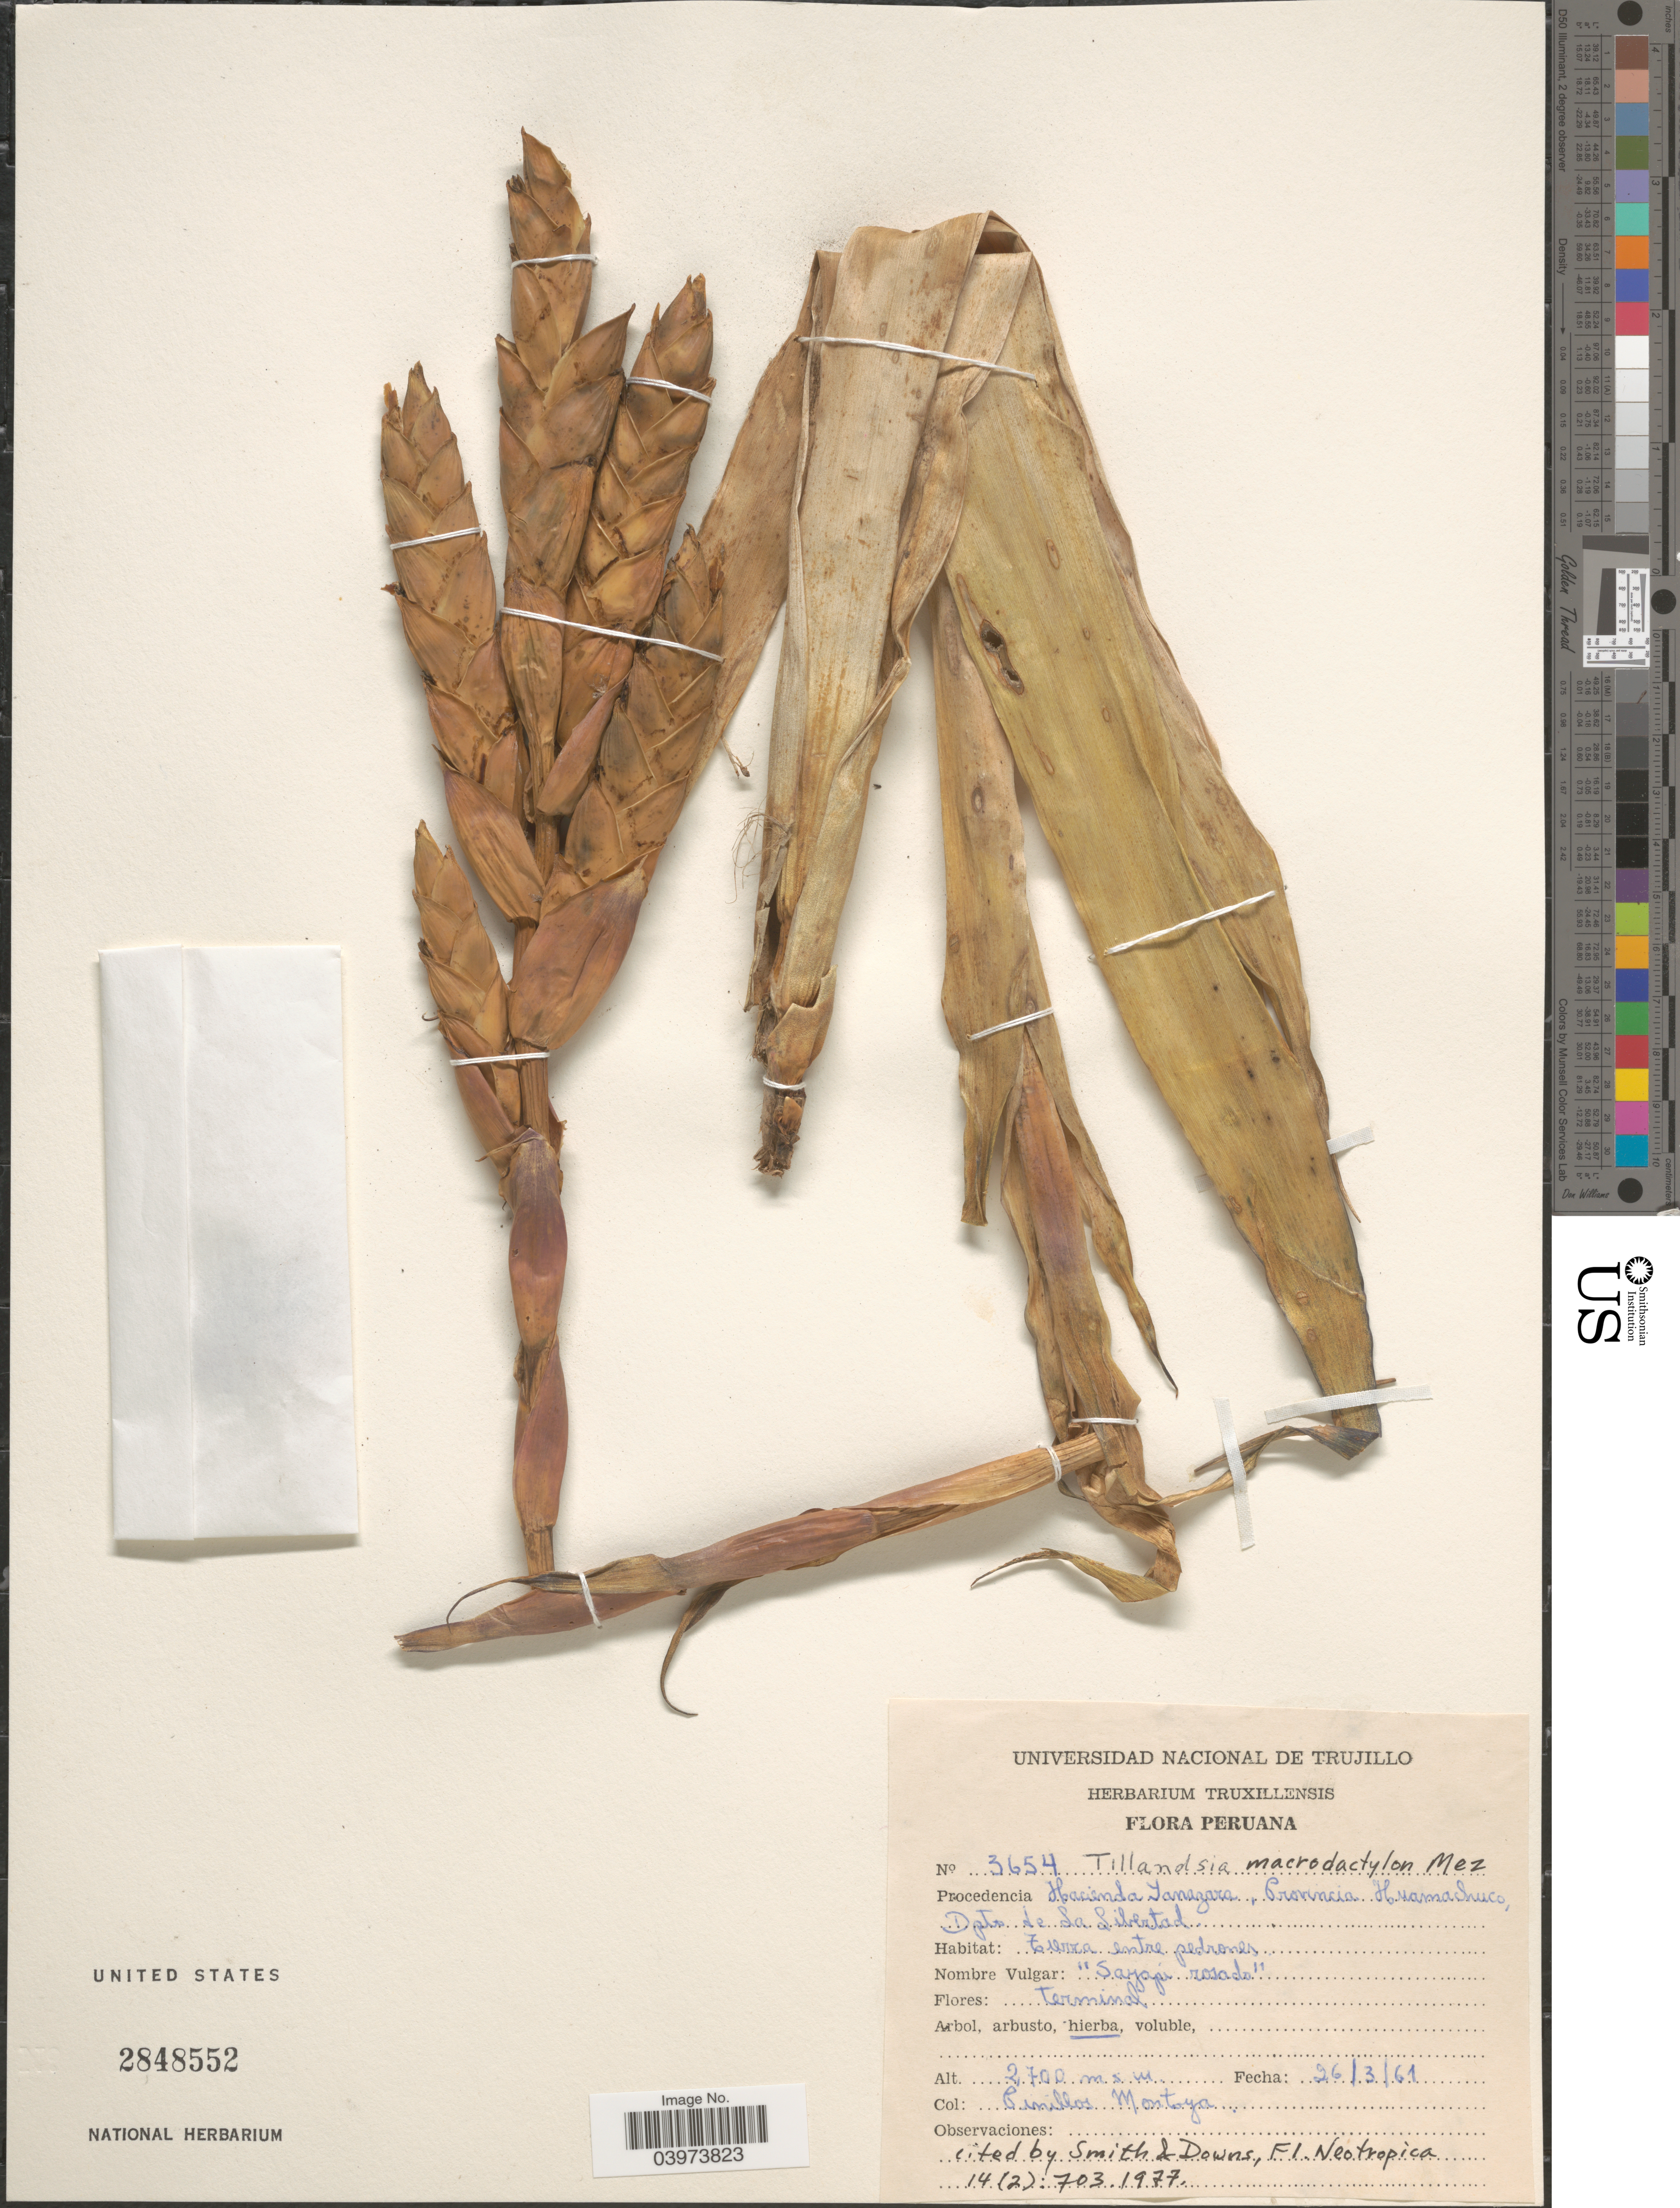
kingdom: Plantae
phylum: Tracheophyta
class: Liliopsida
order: Poales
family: Bromeliaceae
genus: Tillandsia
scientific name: Tillandsia macrodactylon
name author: Mez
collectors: Pinillos Montoya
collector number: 3654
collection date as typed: Transcribed d/m/y: 26/3/61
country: Peru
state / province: La Libertad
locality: Hacienda Yanazara, Provincia Huamachuco Dpto. de La Libertad.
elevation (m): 2700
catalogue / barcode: US 2848552